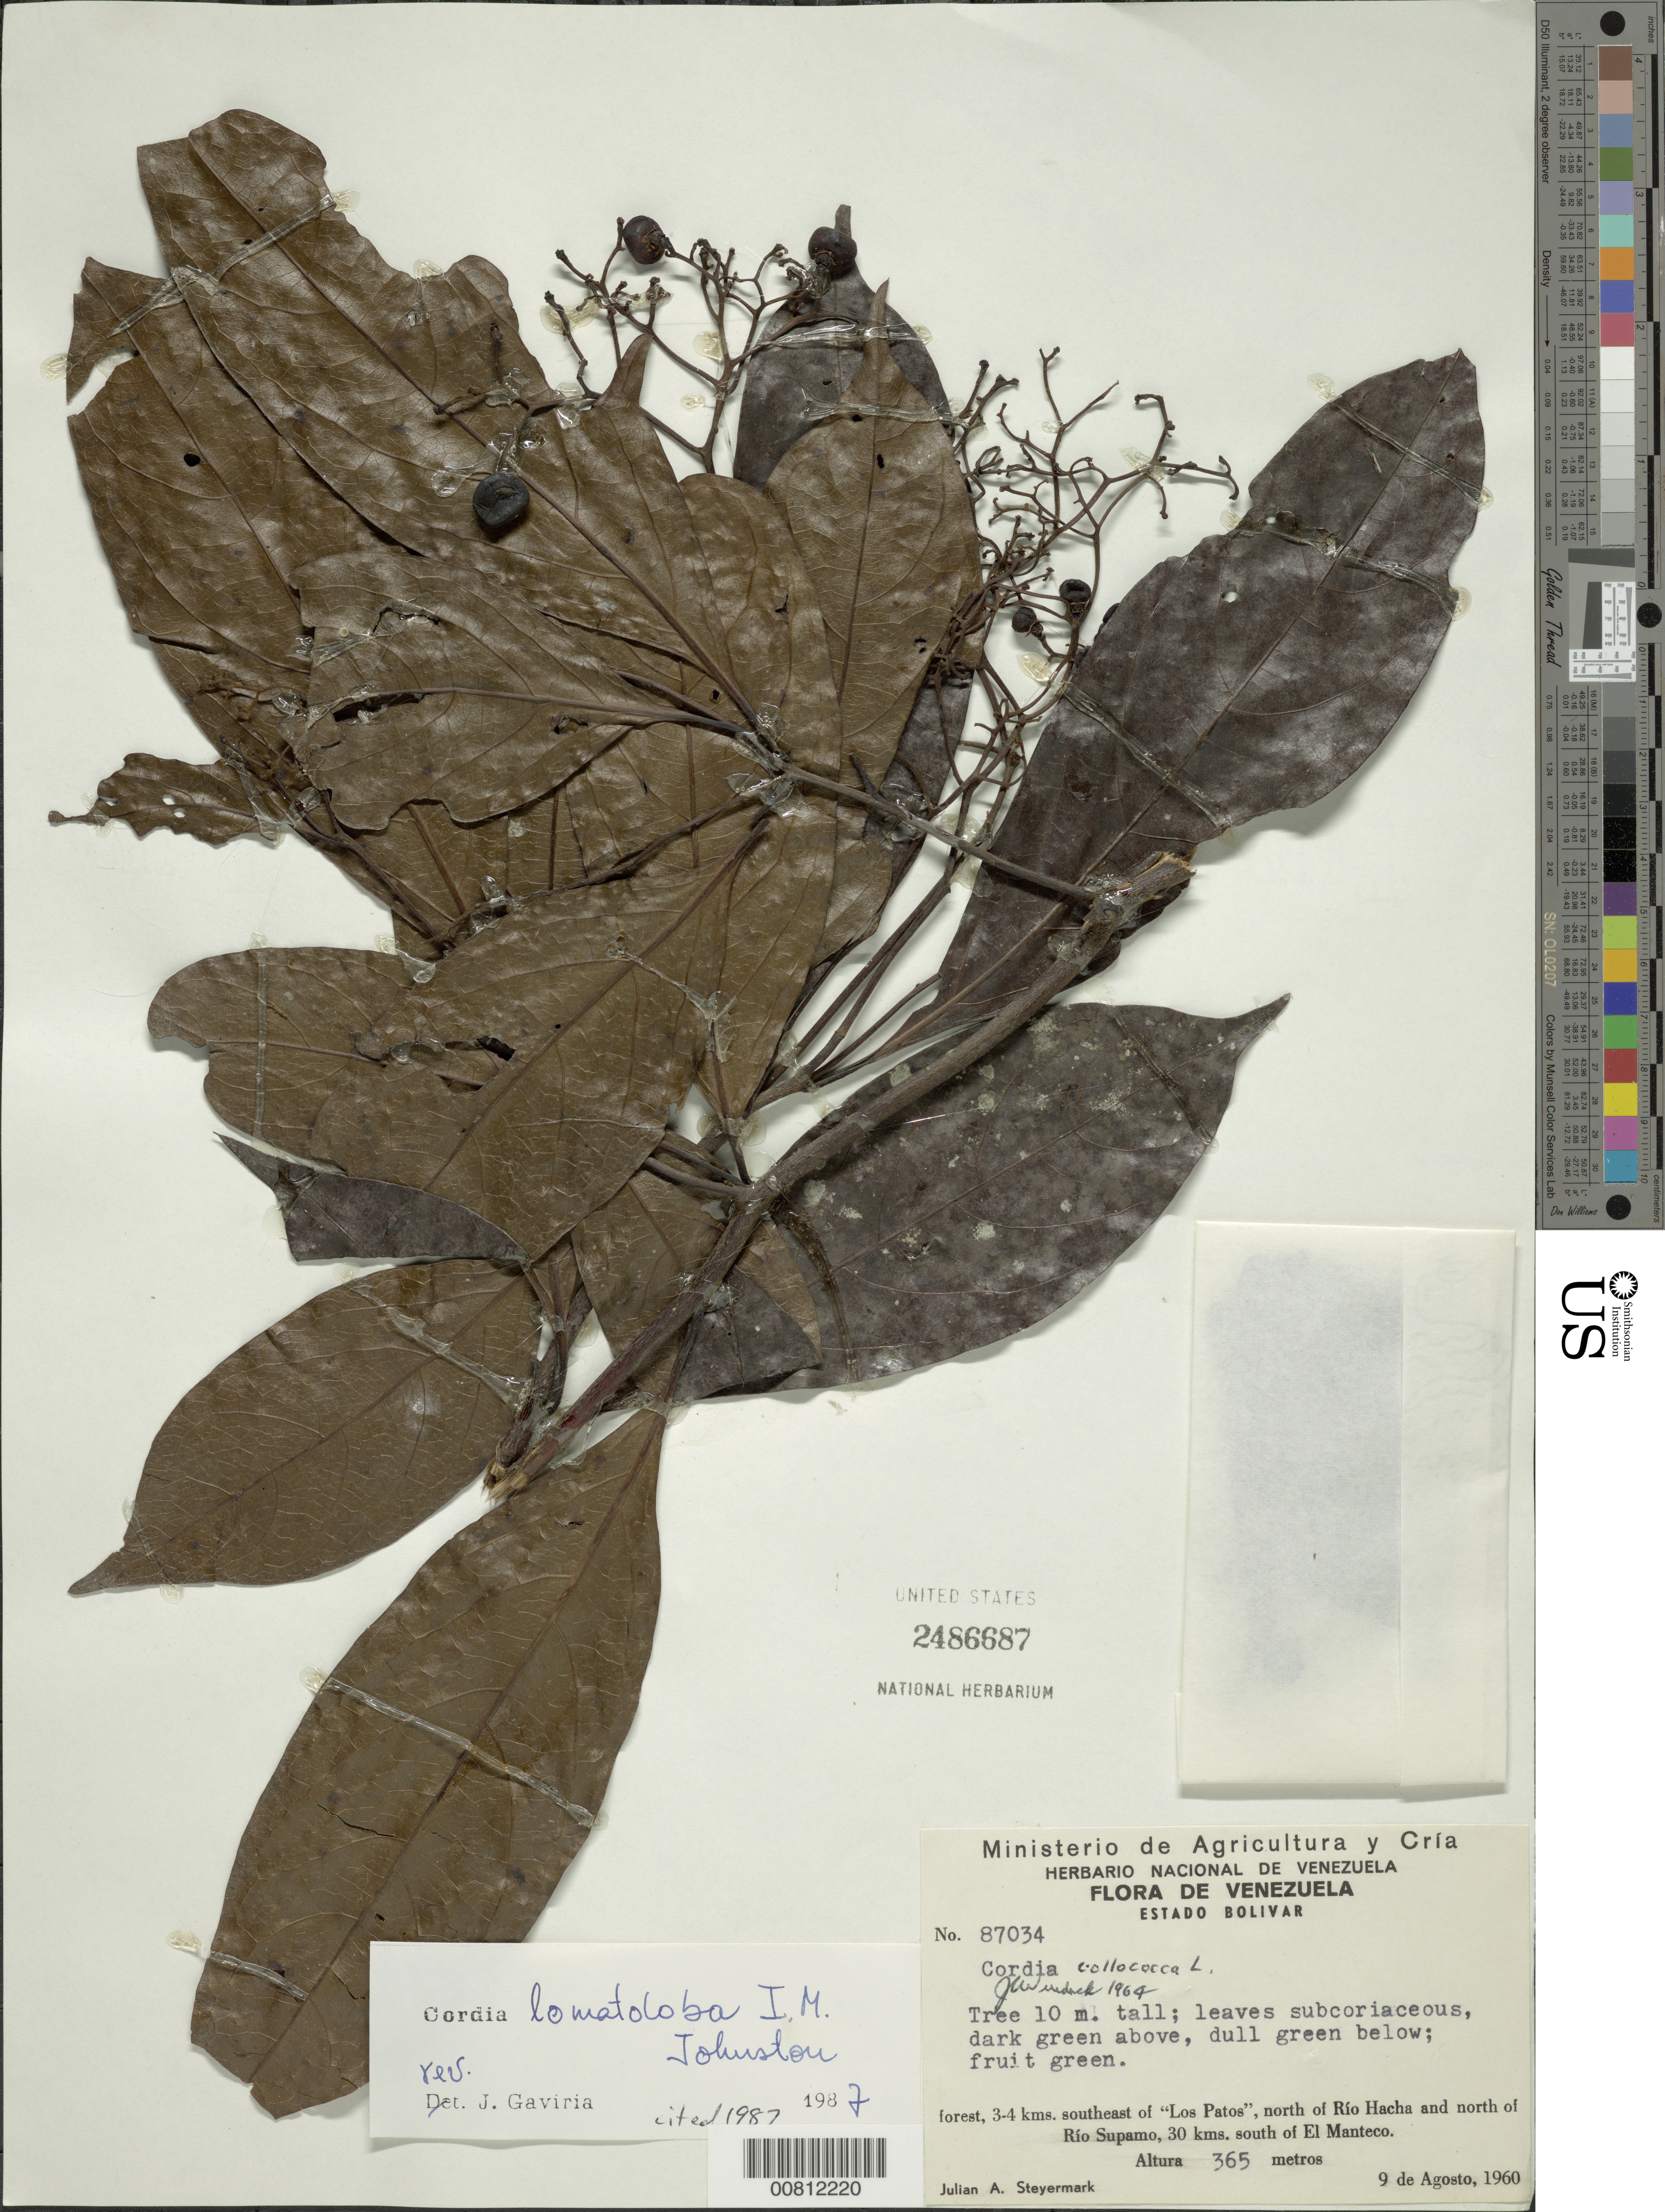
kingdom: Plantae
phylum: Tracheophyta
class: Magnoliopsida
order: Boraginales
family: Cordiaceae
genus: Cordia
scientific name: Cordia lomatoloba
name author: I.M. Johnst.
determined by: Gaviria, J. C.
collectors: J. Steyermark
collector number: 87034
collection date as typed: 9-Aug-60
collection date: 1960-08-09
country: Venezuela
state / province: Bolívar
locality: Los Patos, 3-4 km SE of, N of Río Hacha and N of Río Supamo, 30 km S of El Manteco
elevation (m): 111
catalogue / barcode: US 2486687